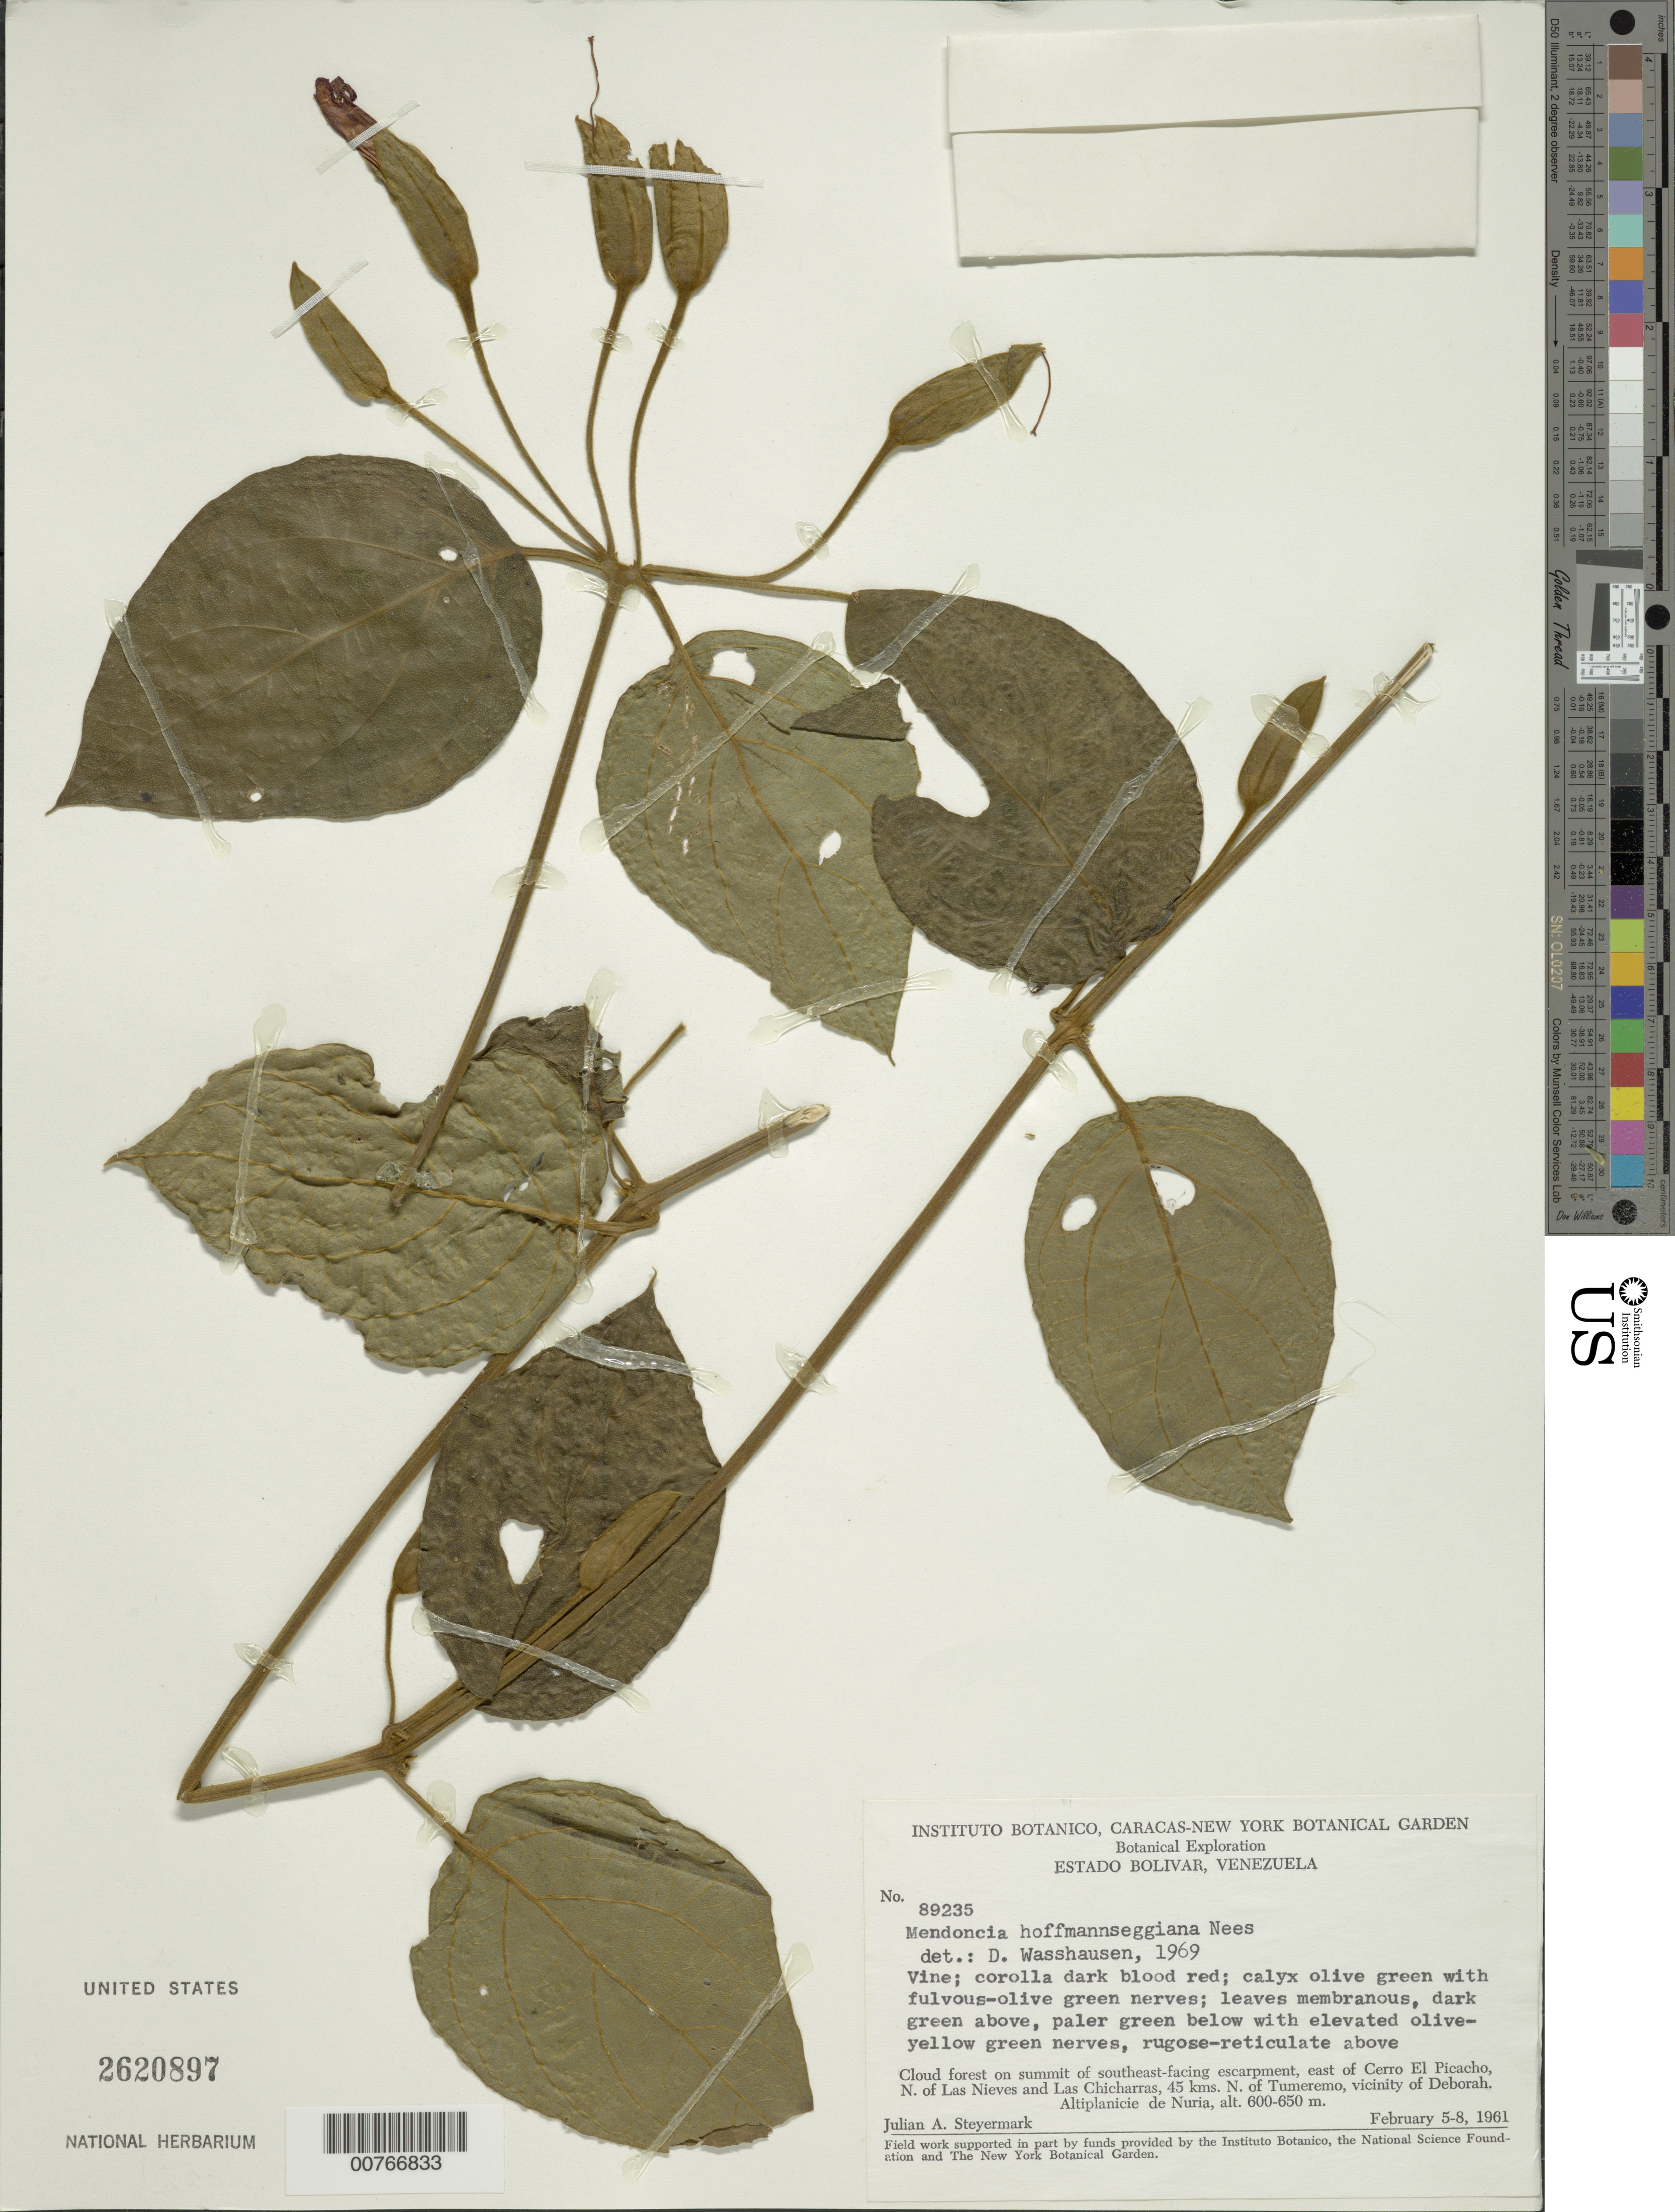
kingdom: Plantae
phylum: Tracheophyta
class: Magnoliopsida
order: Lamiales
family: Acanthaceae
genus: Mendoncia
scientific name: Mendoncia hoffmannseggiana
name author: Nees in DC.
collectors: J. Steyermark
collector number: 89235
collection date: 1961-02-05/1961-02-08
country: Venezuela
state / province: Bolivar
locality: Cloud forest on summit of southeast-facing escarpment east of Cerro El Picacho, N. of Las Nieves and Las Chicharras, 45 kms. N. of Tumeremo, vicinity of Deborah, Altiplanicie de Nuria.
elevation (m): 600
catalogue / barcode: US 2620897